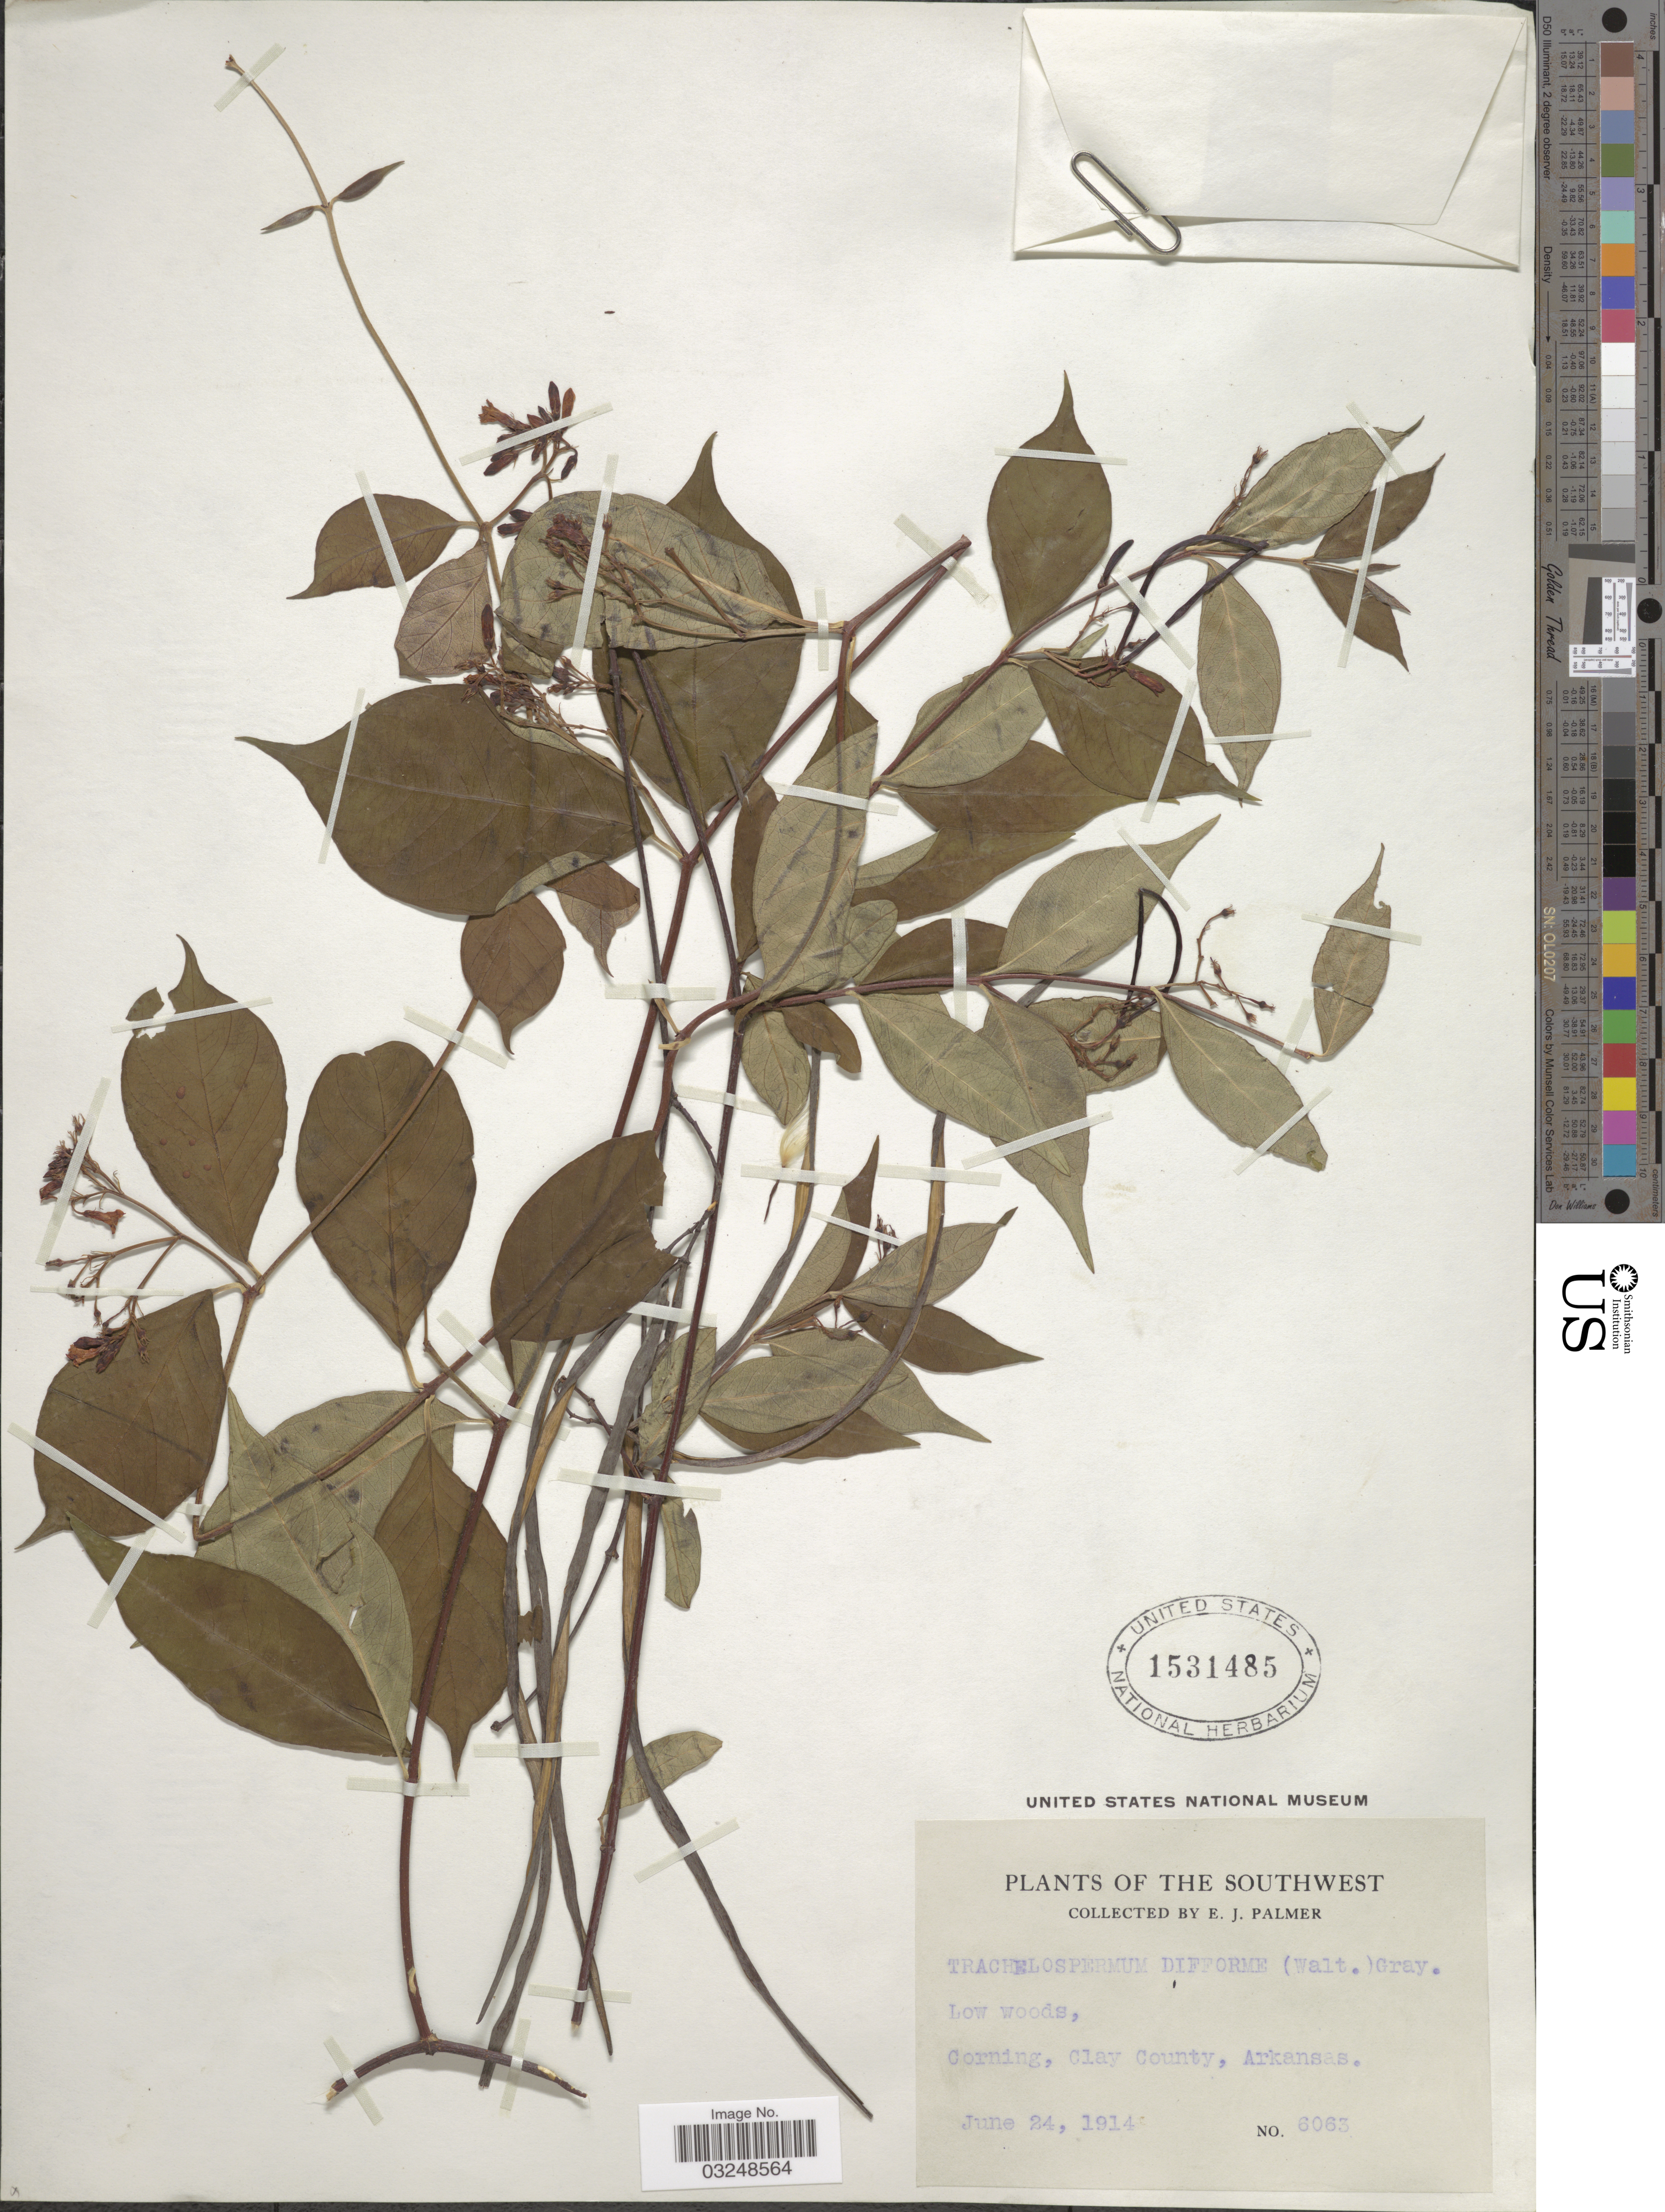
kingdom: Plantae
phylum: Tracheophyta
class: Magnoliopsida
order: Gentianales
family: Apocynaceae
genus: Trachelospermum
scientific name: Trachelospermum difforme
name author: (Walter) A. Gray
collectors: E. J. Palmer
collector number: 6063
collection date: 1914-06-24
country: United States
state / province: Arkansas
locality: Corning, Clay County, Arkansas, The Southwest.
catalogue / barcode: US 1531485